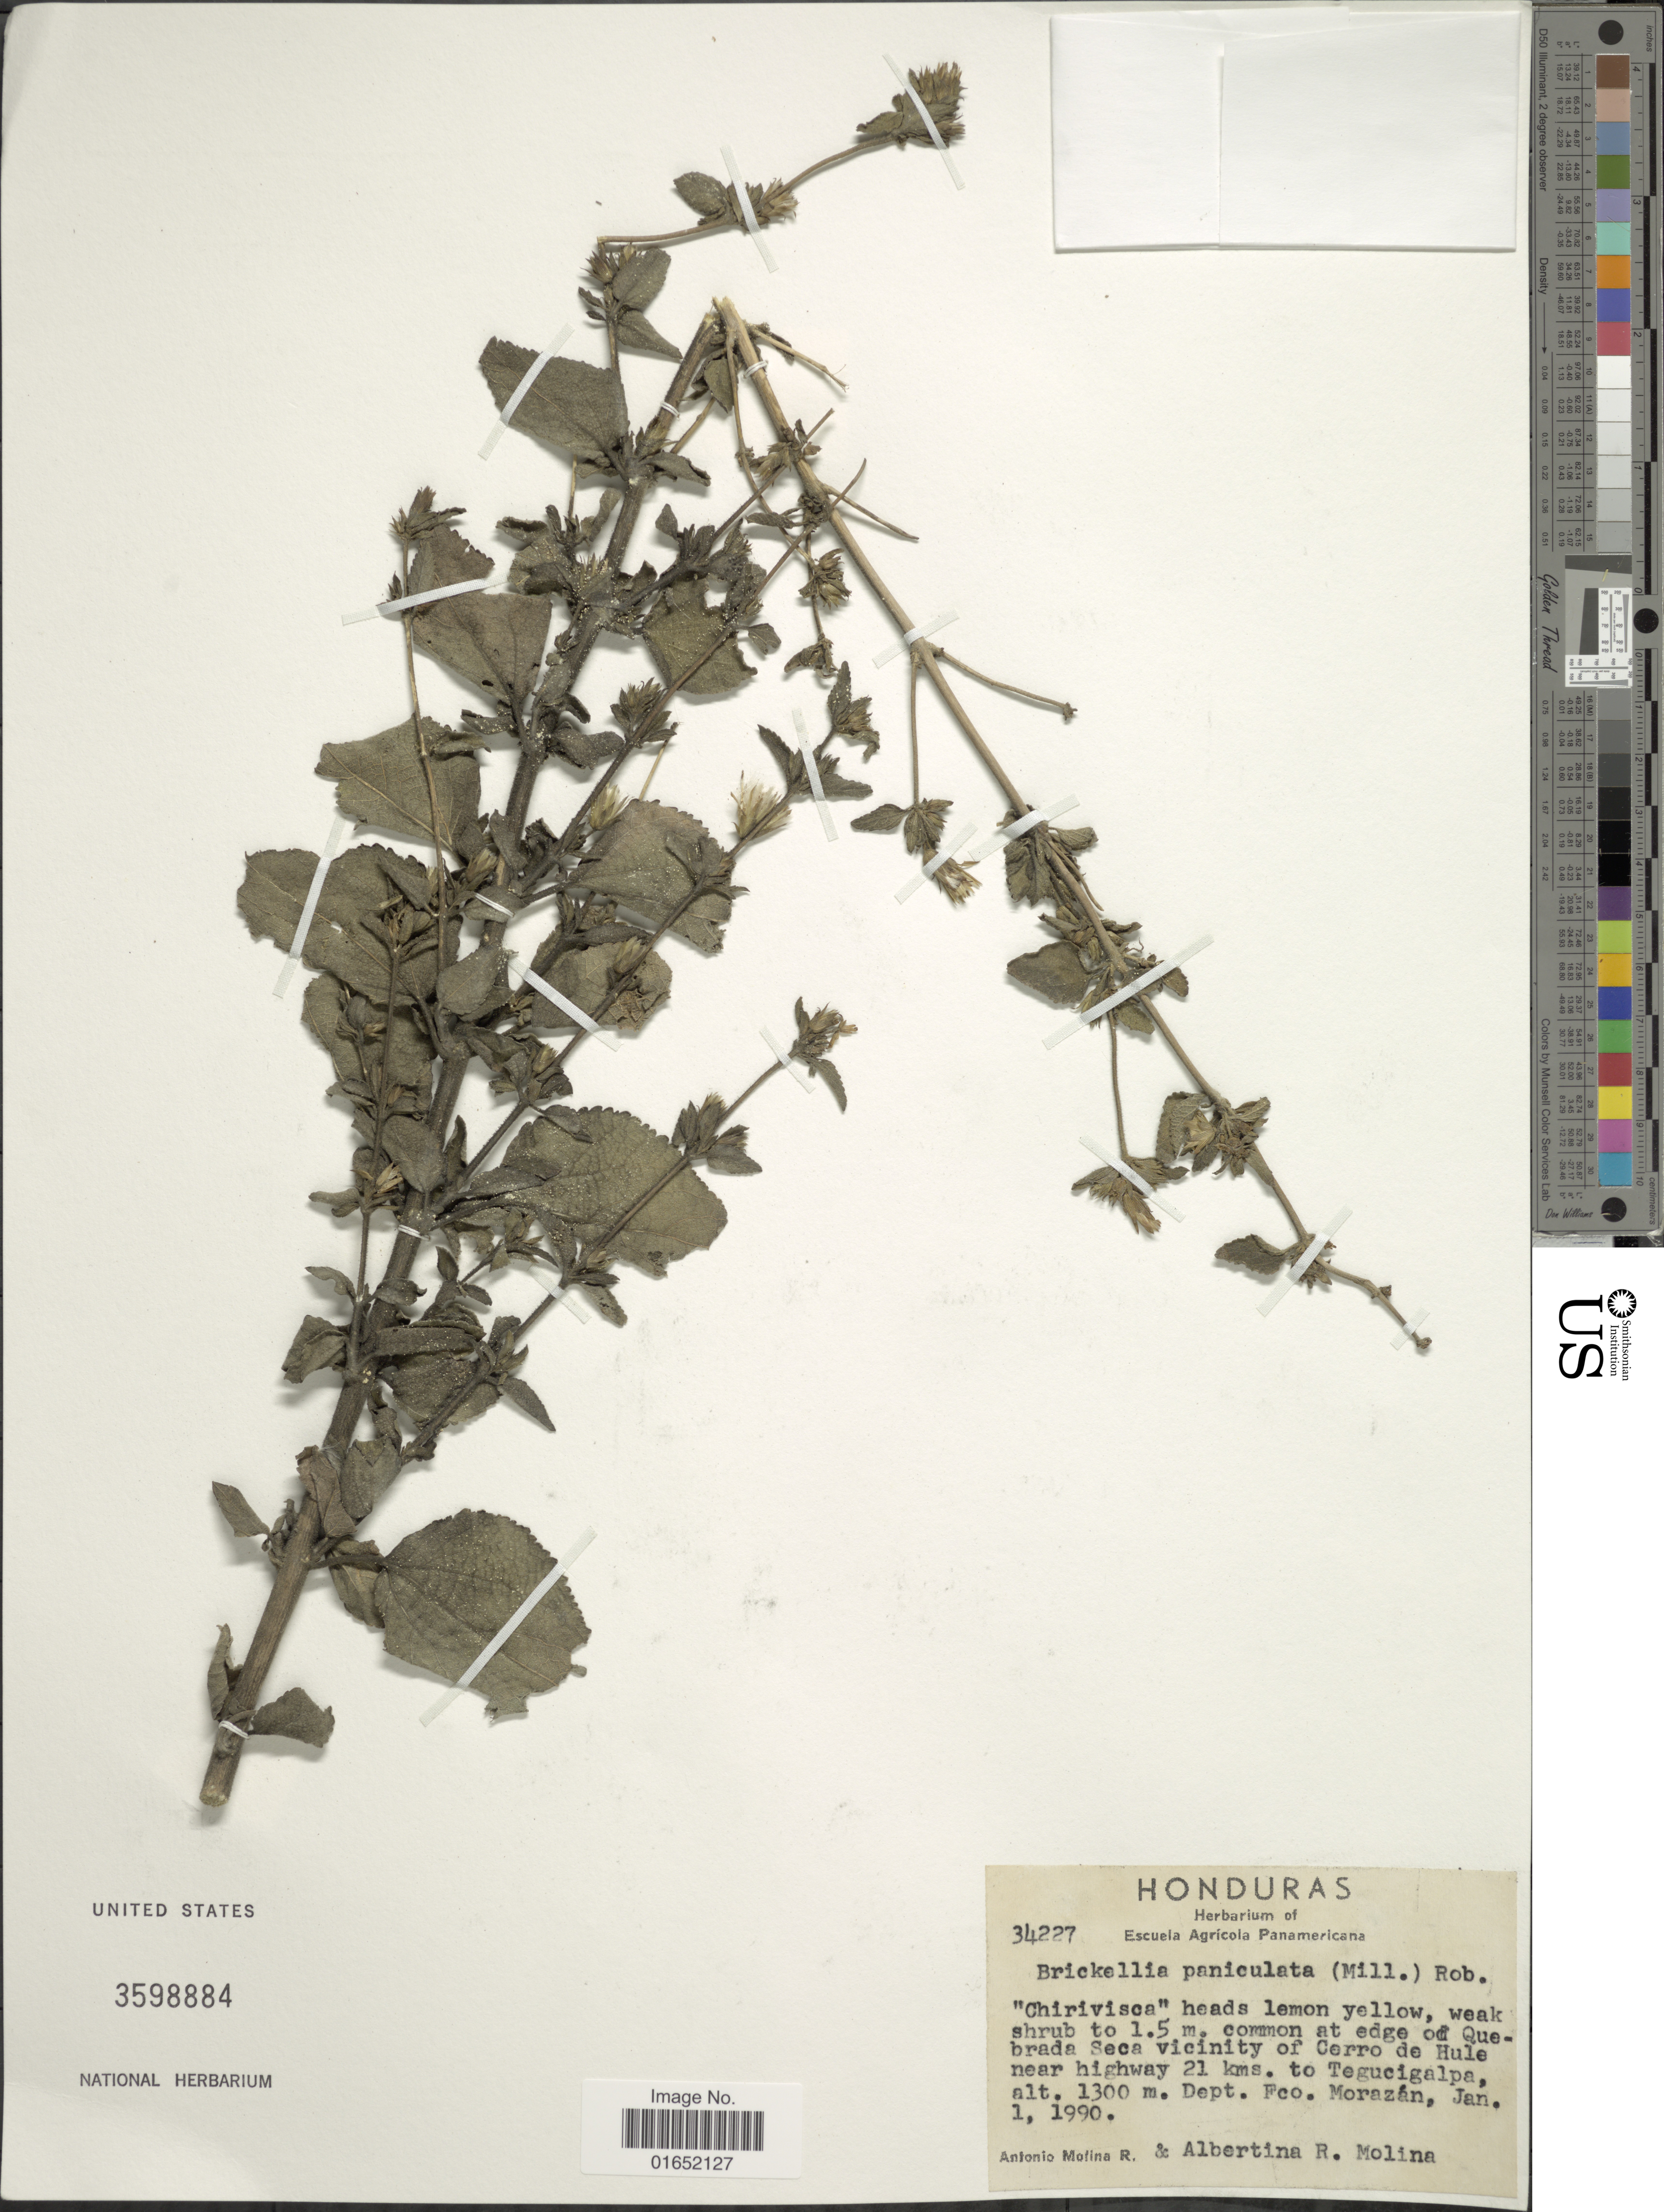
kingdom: Plantae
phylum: Tracheophyta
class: Magnoliopsida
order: Asterales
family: Asteraceae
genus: Brickellia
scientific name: Brickellia paniculata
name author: (Mill.) B.L. Rob.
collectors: A. Molina R. & A. R. Molina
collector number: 34227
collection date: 1990-01-01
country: Honduras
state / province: Fco. Morazán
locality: Common at edge of Quebrada Seca vicinity of Cerro de Hule near highway 21 kms to Tegucigalpa, Depto Fco Morazán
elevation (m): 1300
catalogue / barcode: US 3598884